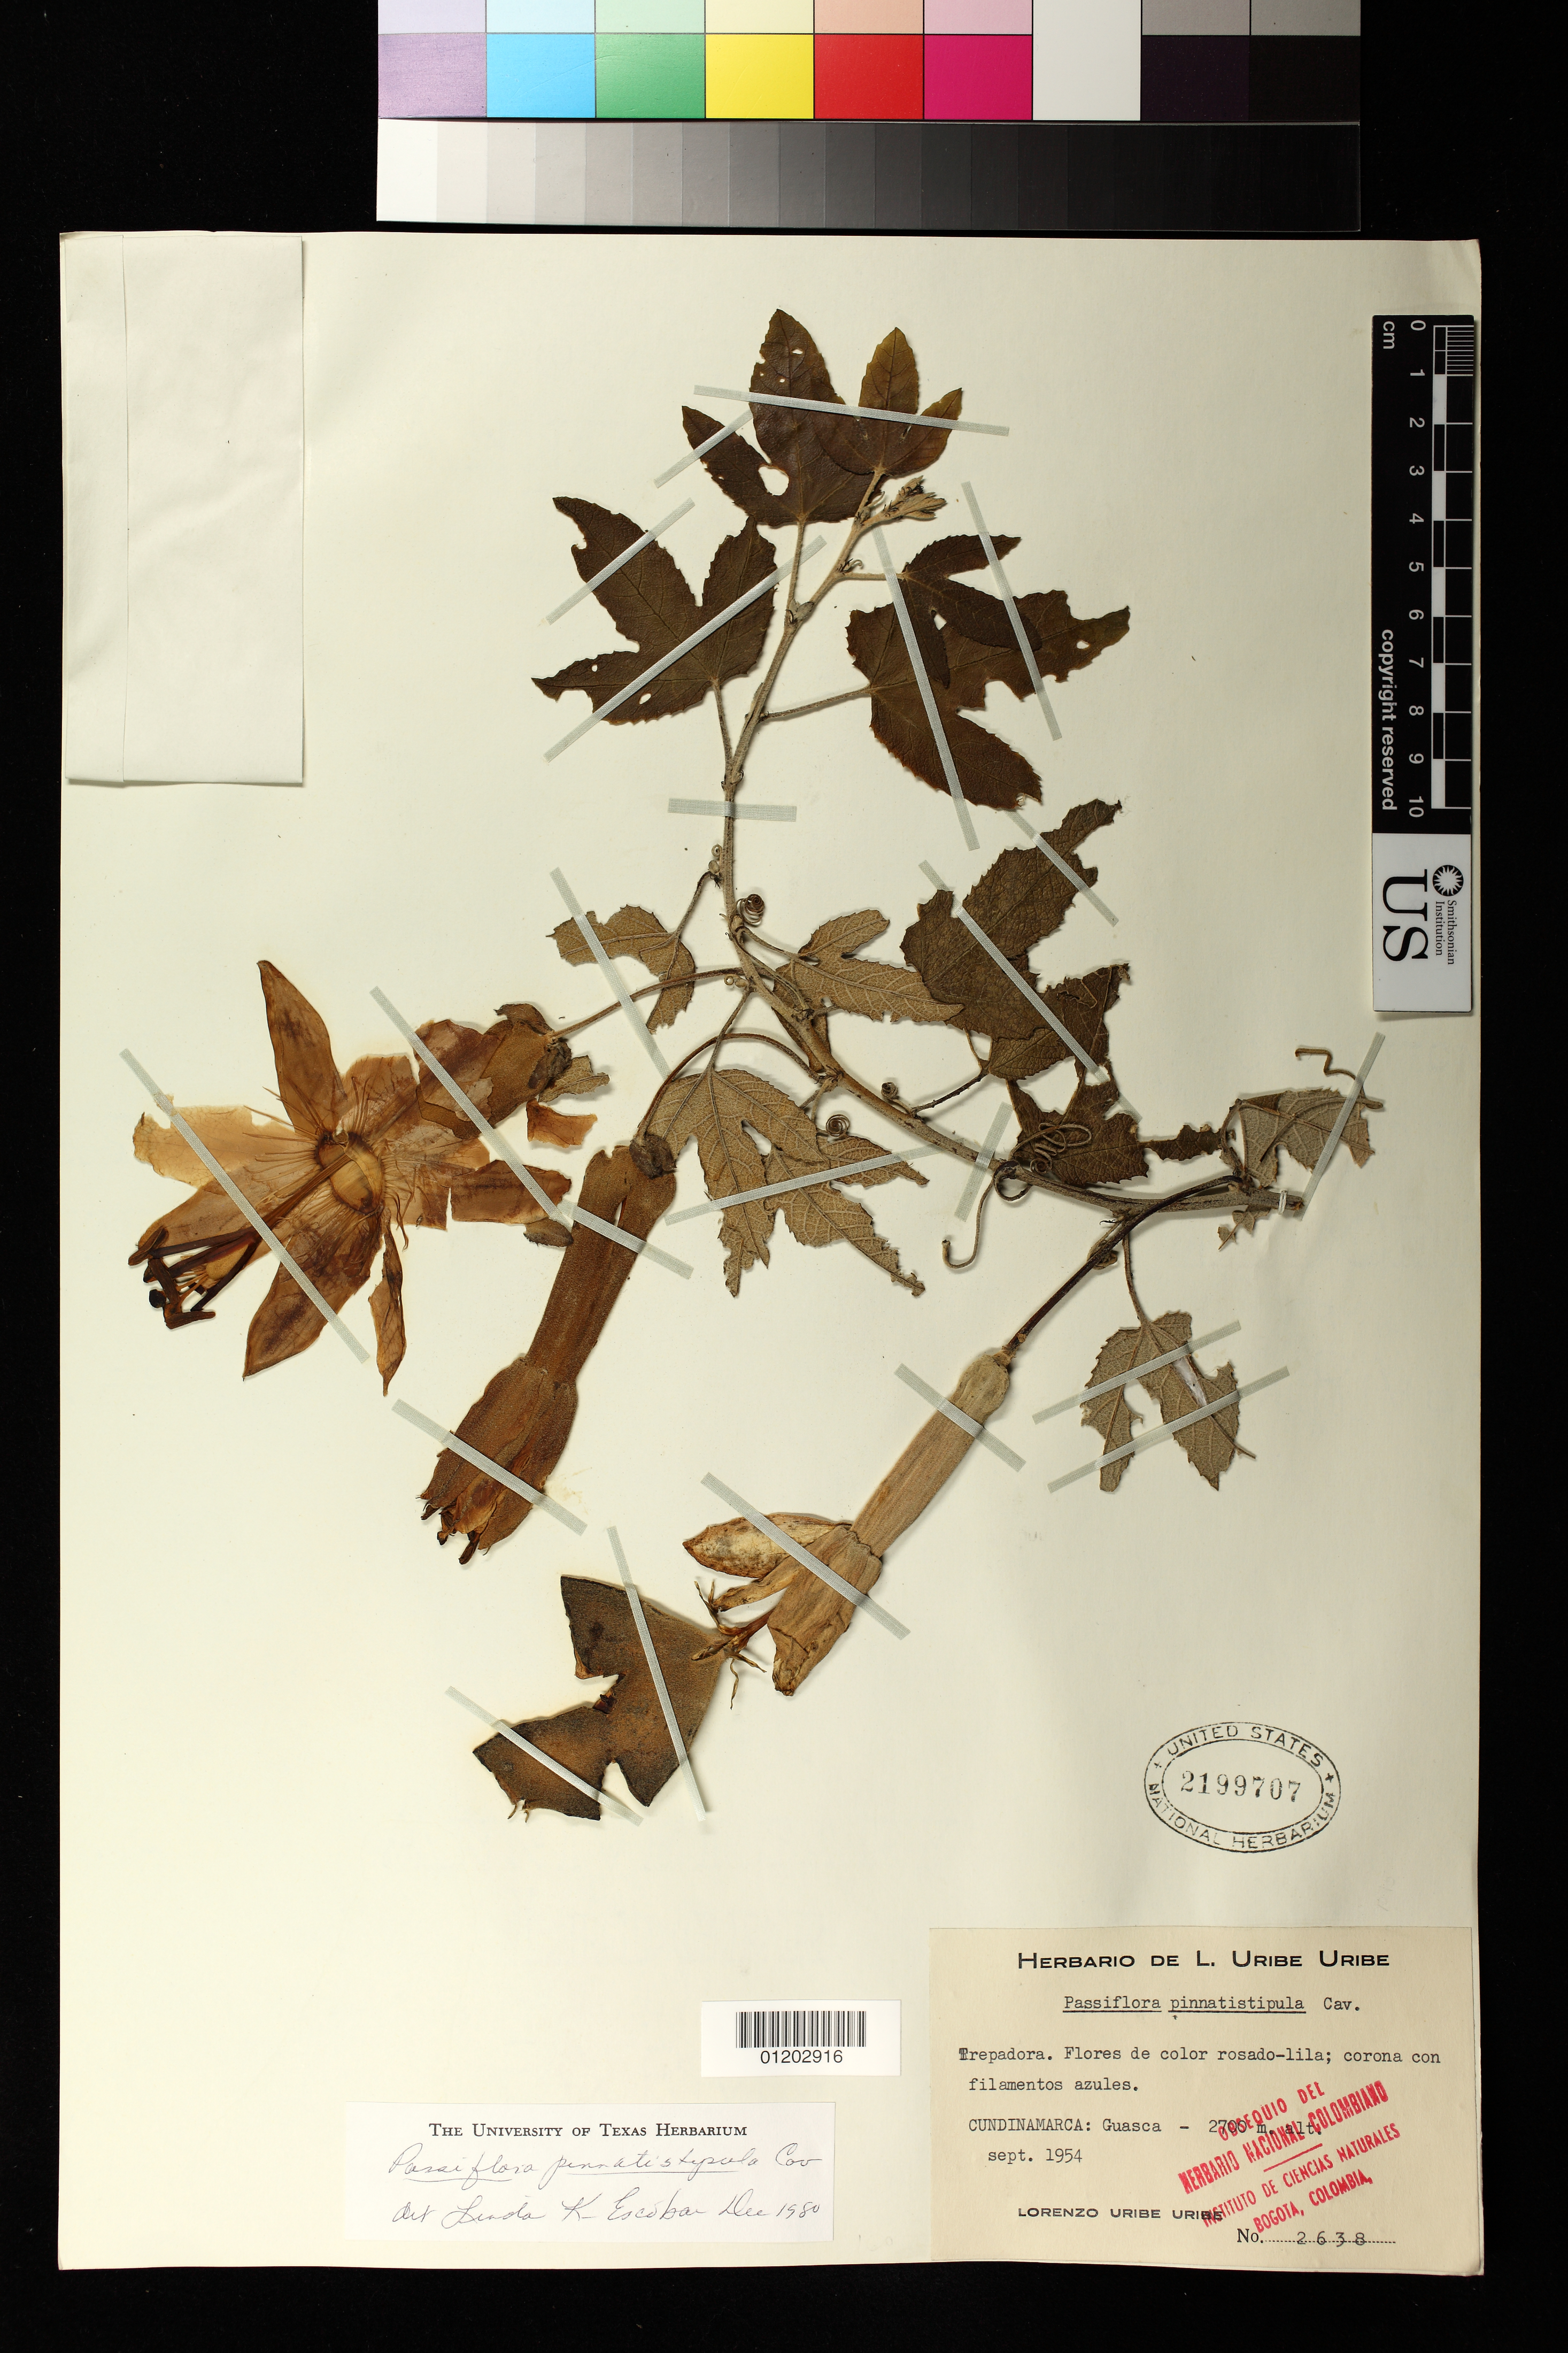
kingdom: Plantae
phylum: Tracheophyta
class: Magnoliopsida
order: Malpighiales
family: Passifloraceae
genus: Passiflora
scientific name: Passiflora pinnatistipula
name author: Cav.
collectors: L. Uribe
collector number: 2638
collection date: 1954-09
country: Colombia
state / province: Cundinamarca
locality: Guasca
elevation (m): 2700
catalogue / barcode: US 2199707